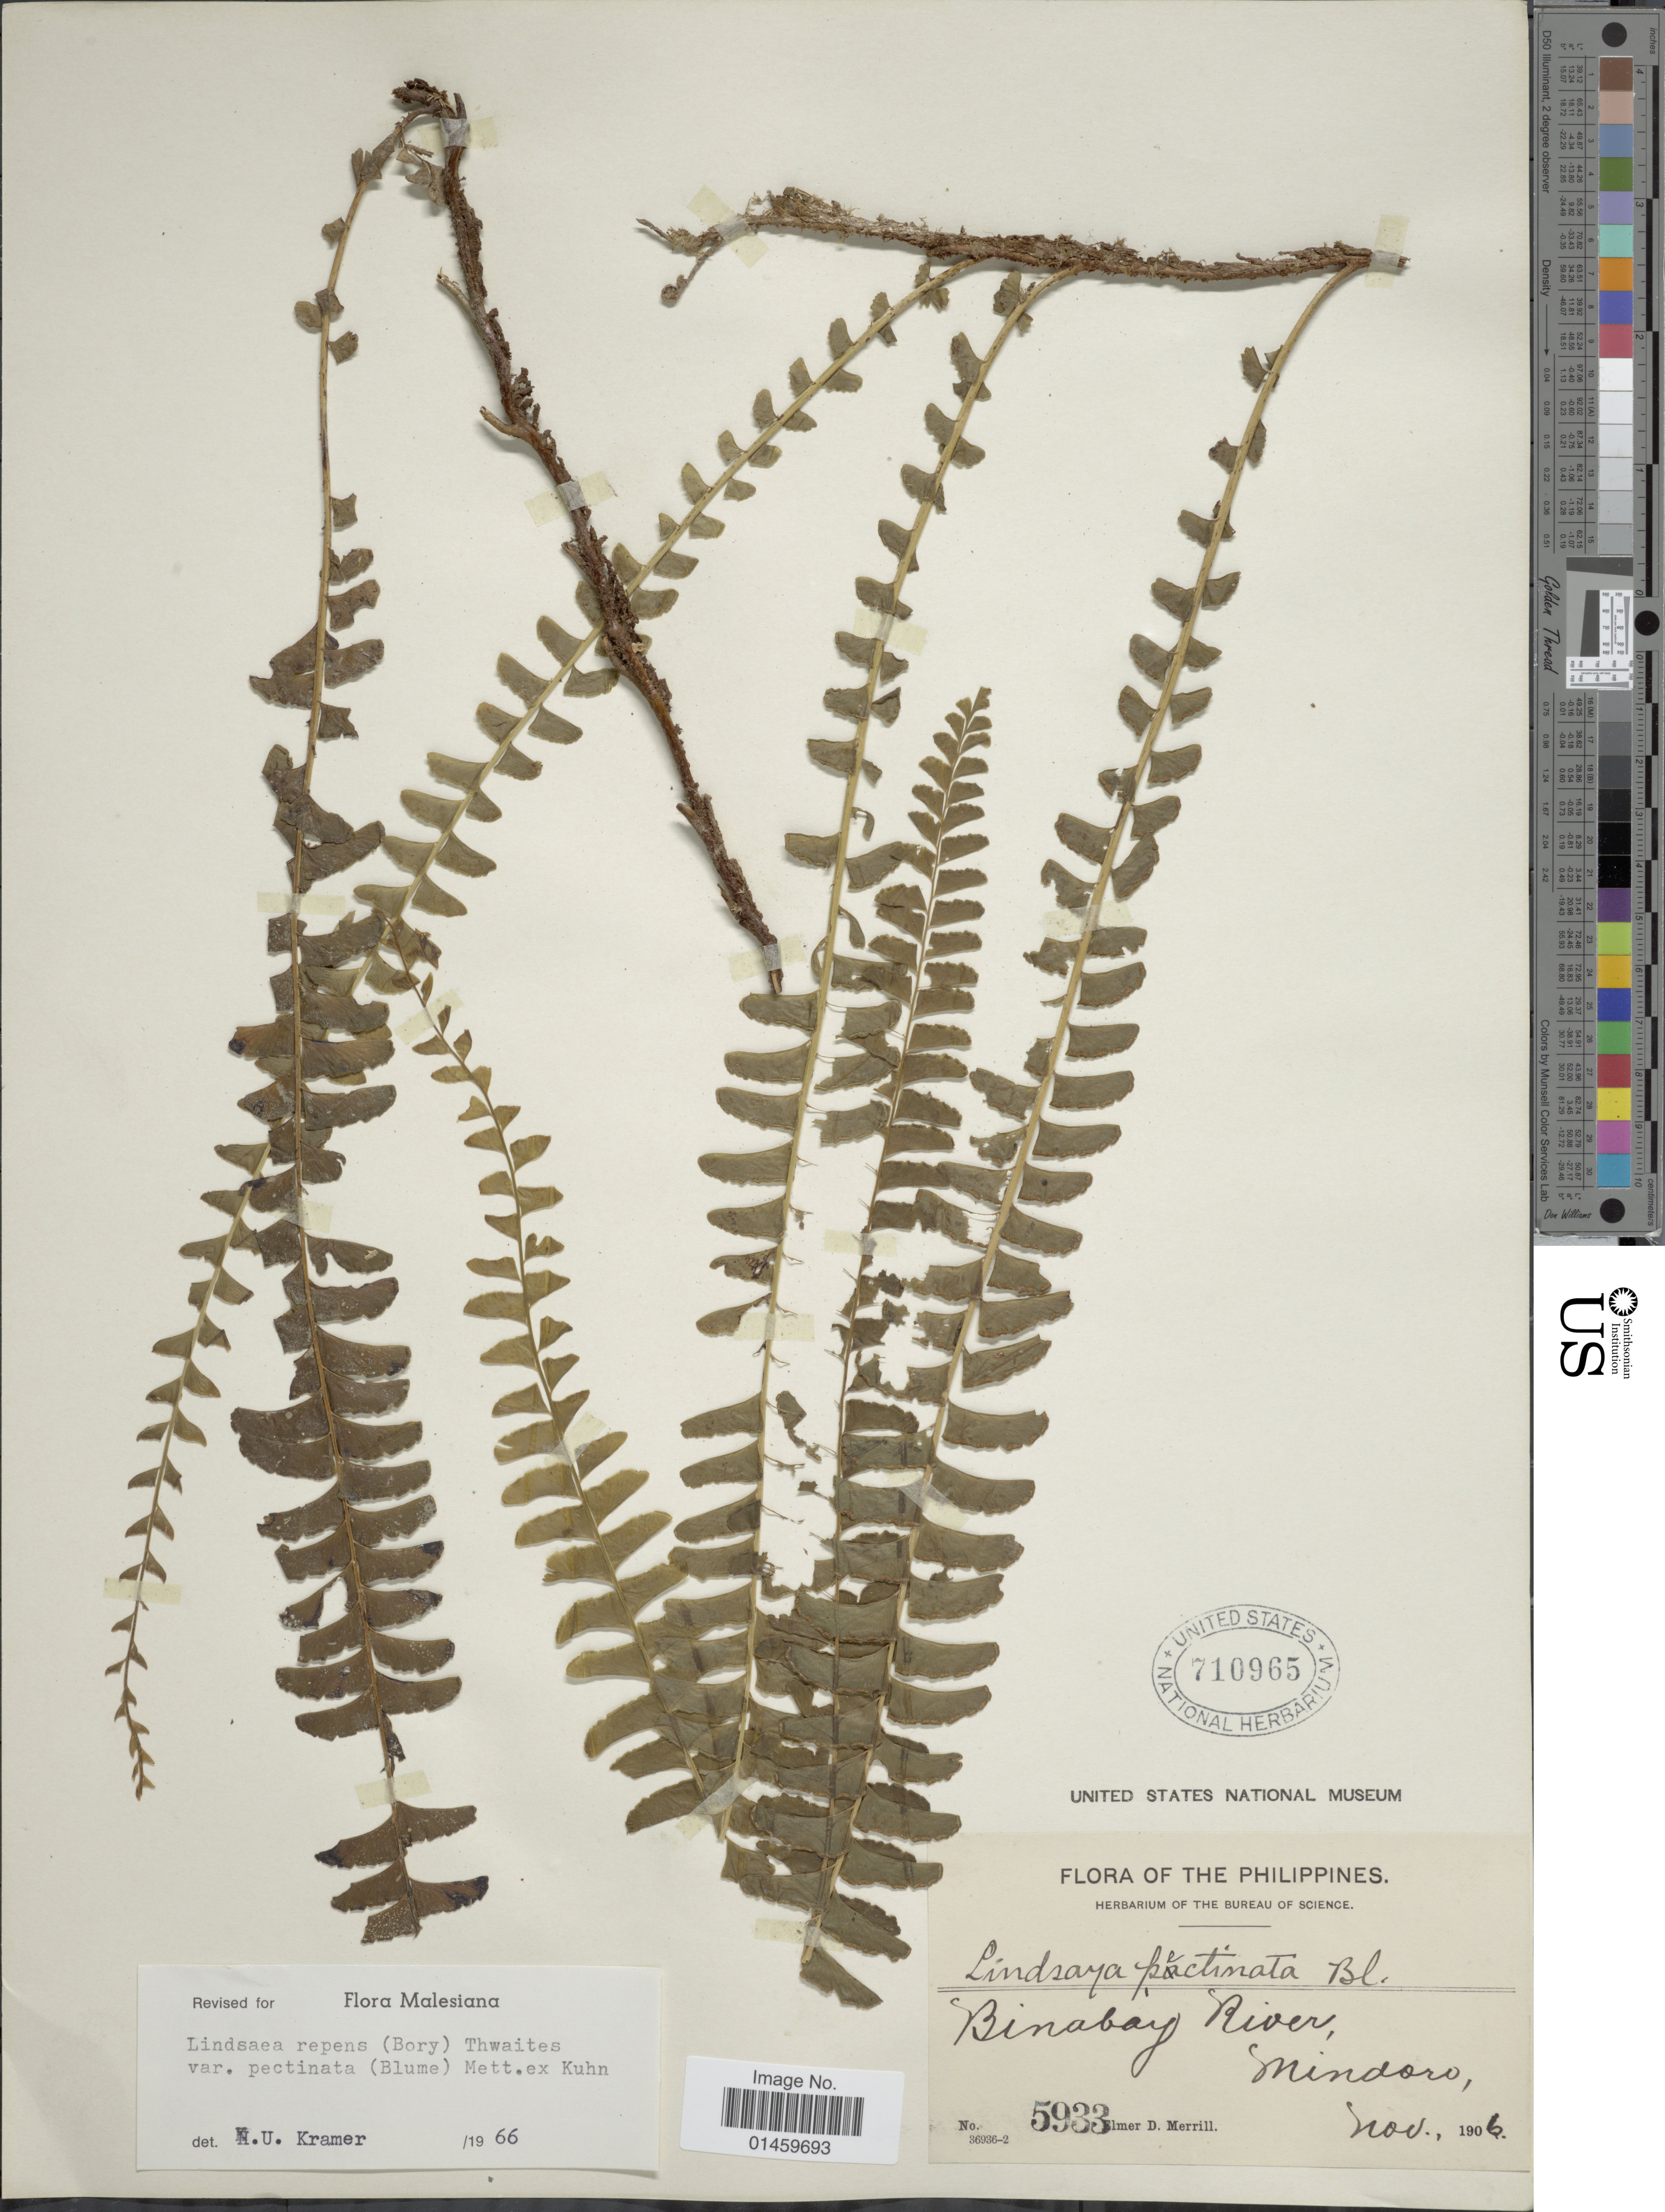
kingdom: Plantae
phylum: Tracheophyta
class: Polypodiopsida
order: Polypodiales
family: Lindsaeaceae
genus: Lindsaea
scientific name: Lindsaea repens var. pectinata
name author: (Blume) Mett.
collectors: E. D. Merrill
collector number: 5933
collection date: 1906-11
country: Philippines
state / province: Mimaropa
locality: Binabay River, Mindoro.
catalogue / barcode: US 710965